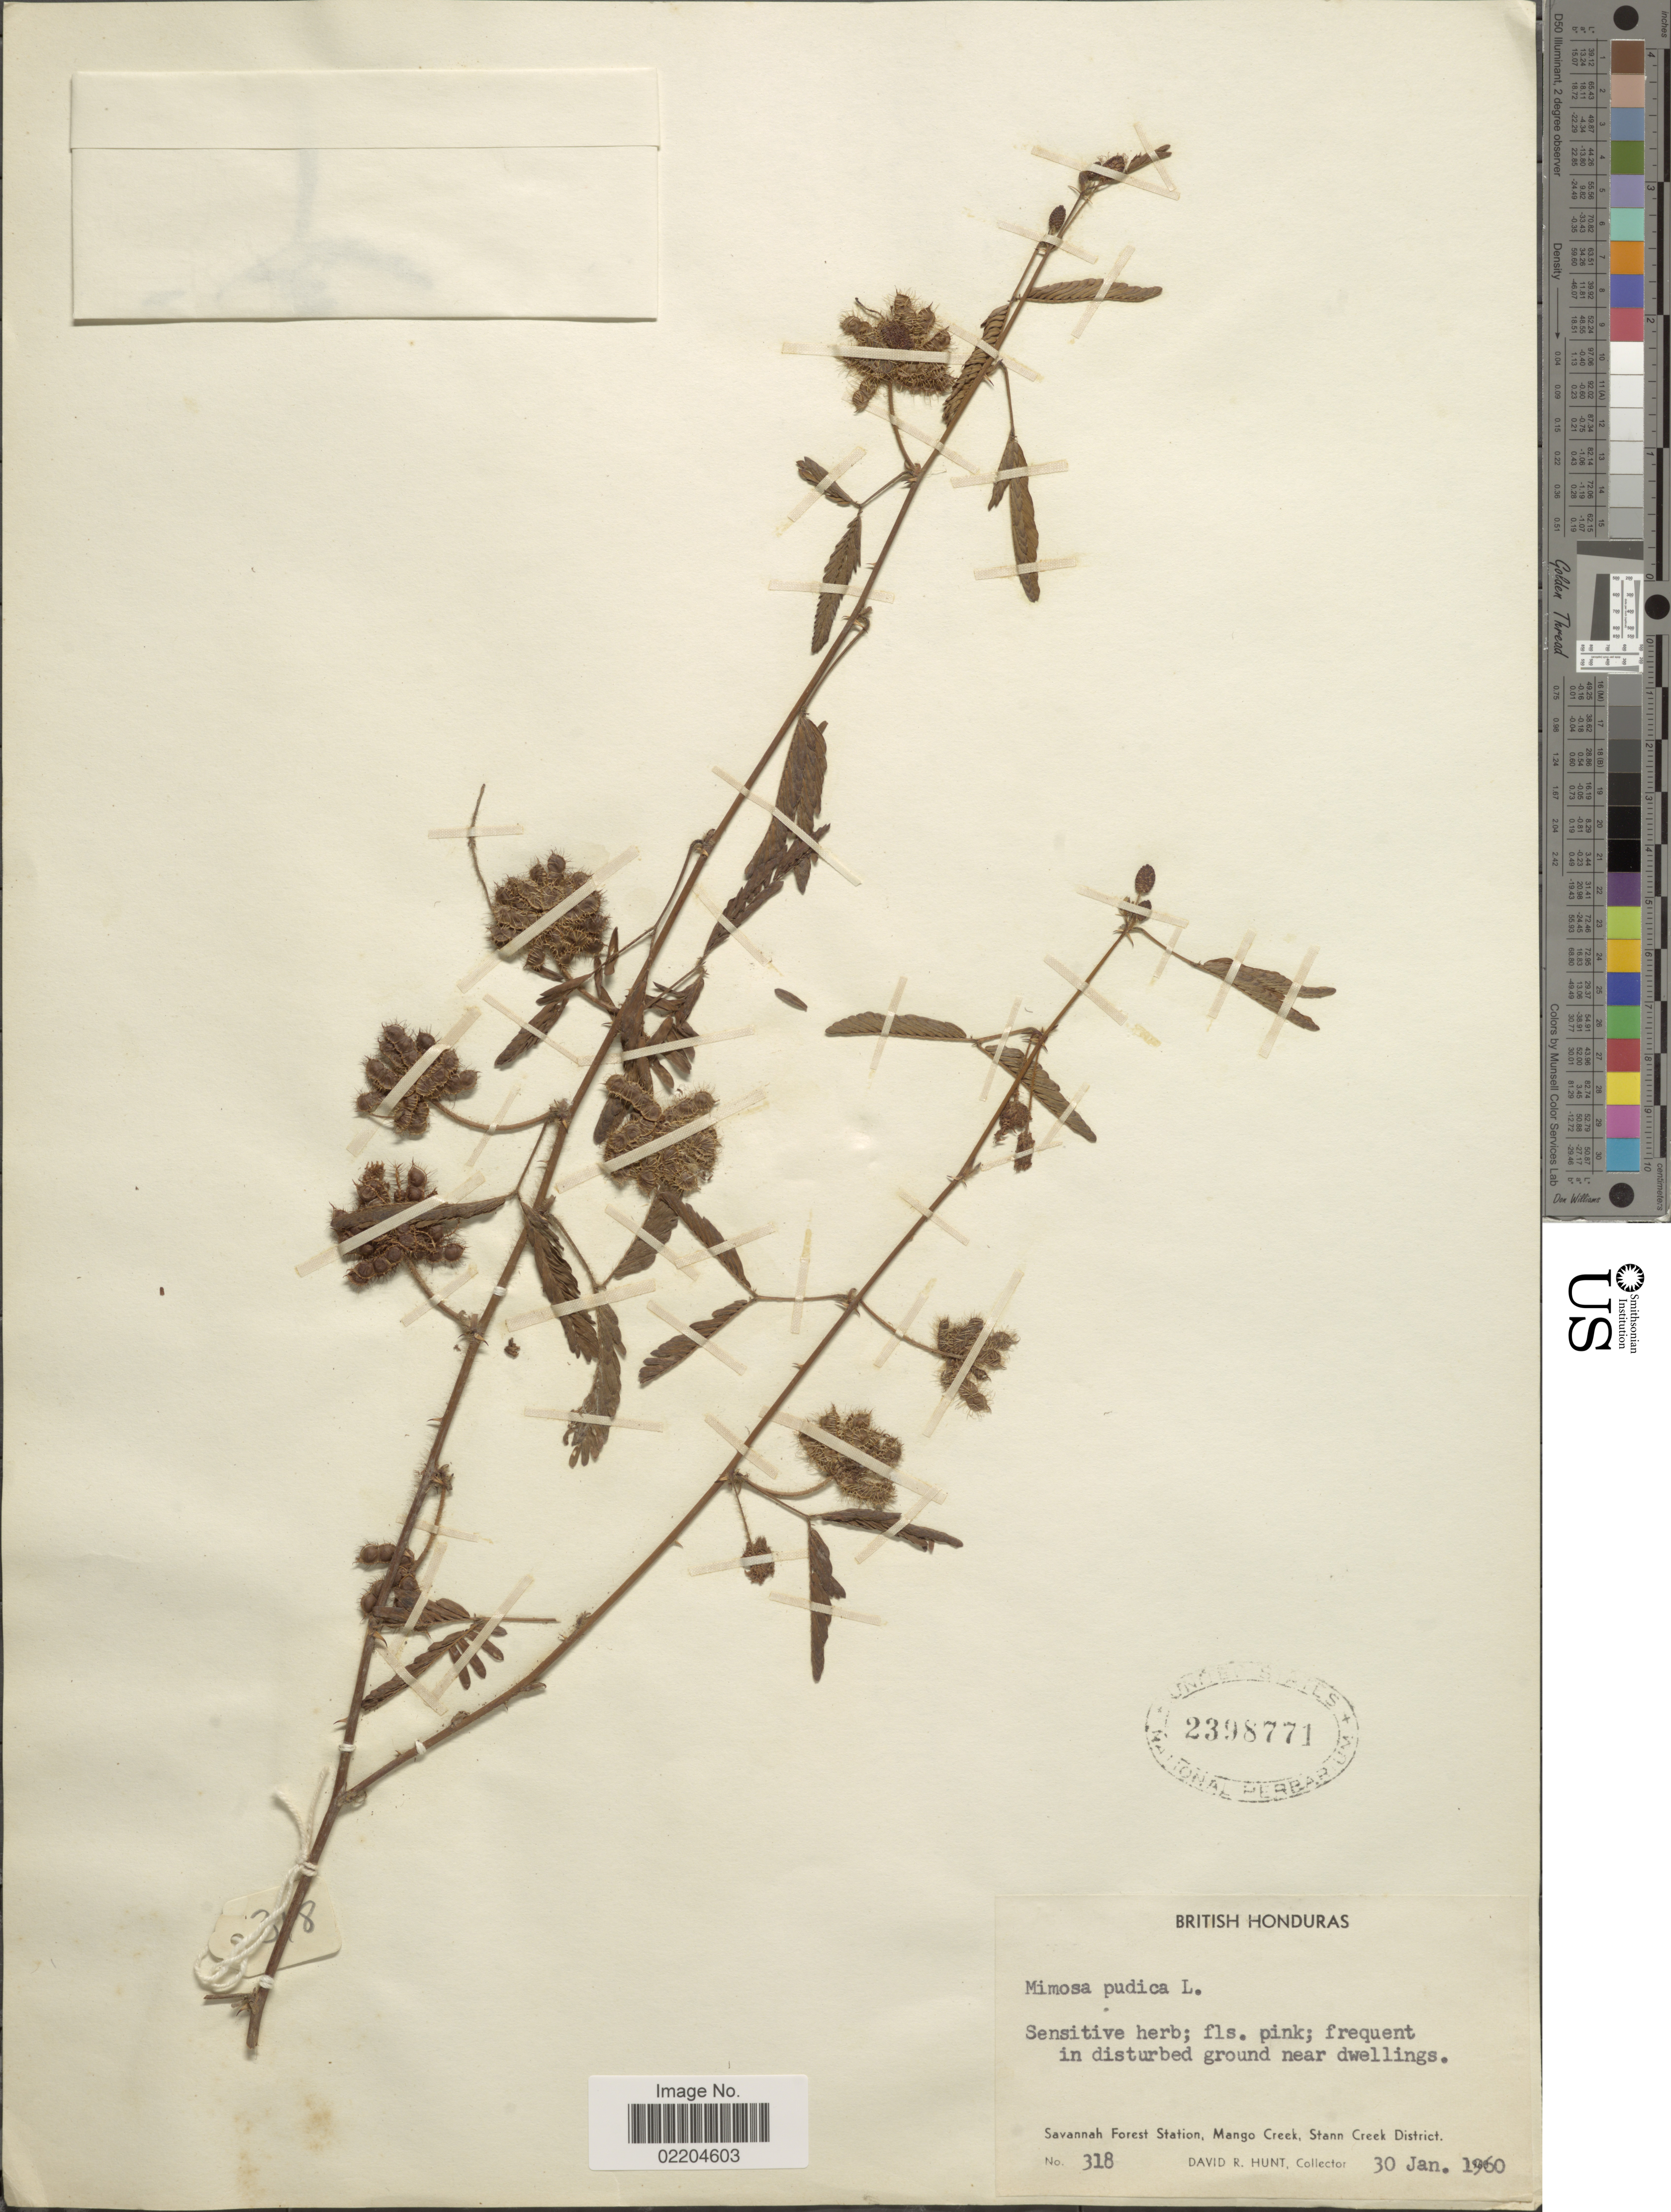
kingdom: Plantae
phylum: Tracheophyta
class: Magnoliopsida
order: Fabales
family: Fabaceae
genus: Mimosa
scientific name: Mimosa pudica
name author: L.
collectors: D. R. Hunt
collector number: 318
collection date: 1960-01-30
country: Belize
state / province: Stann Creek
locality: Bristish Honduras, Savannah Forest Station, Mango Creek, Stann Creek District. in disturbed ground near dwellings.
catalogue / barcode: US 2398771